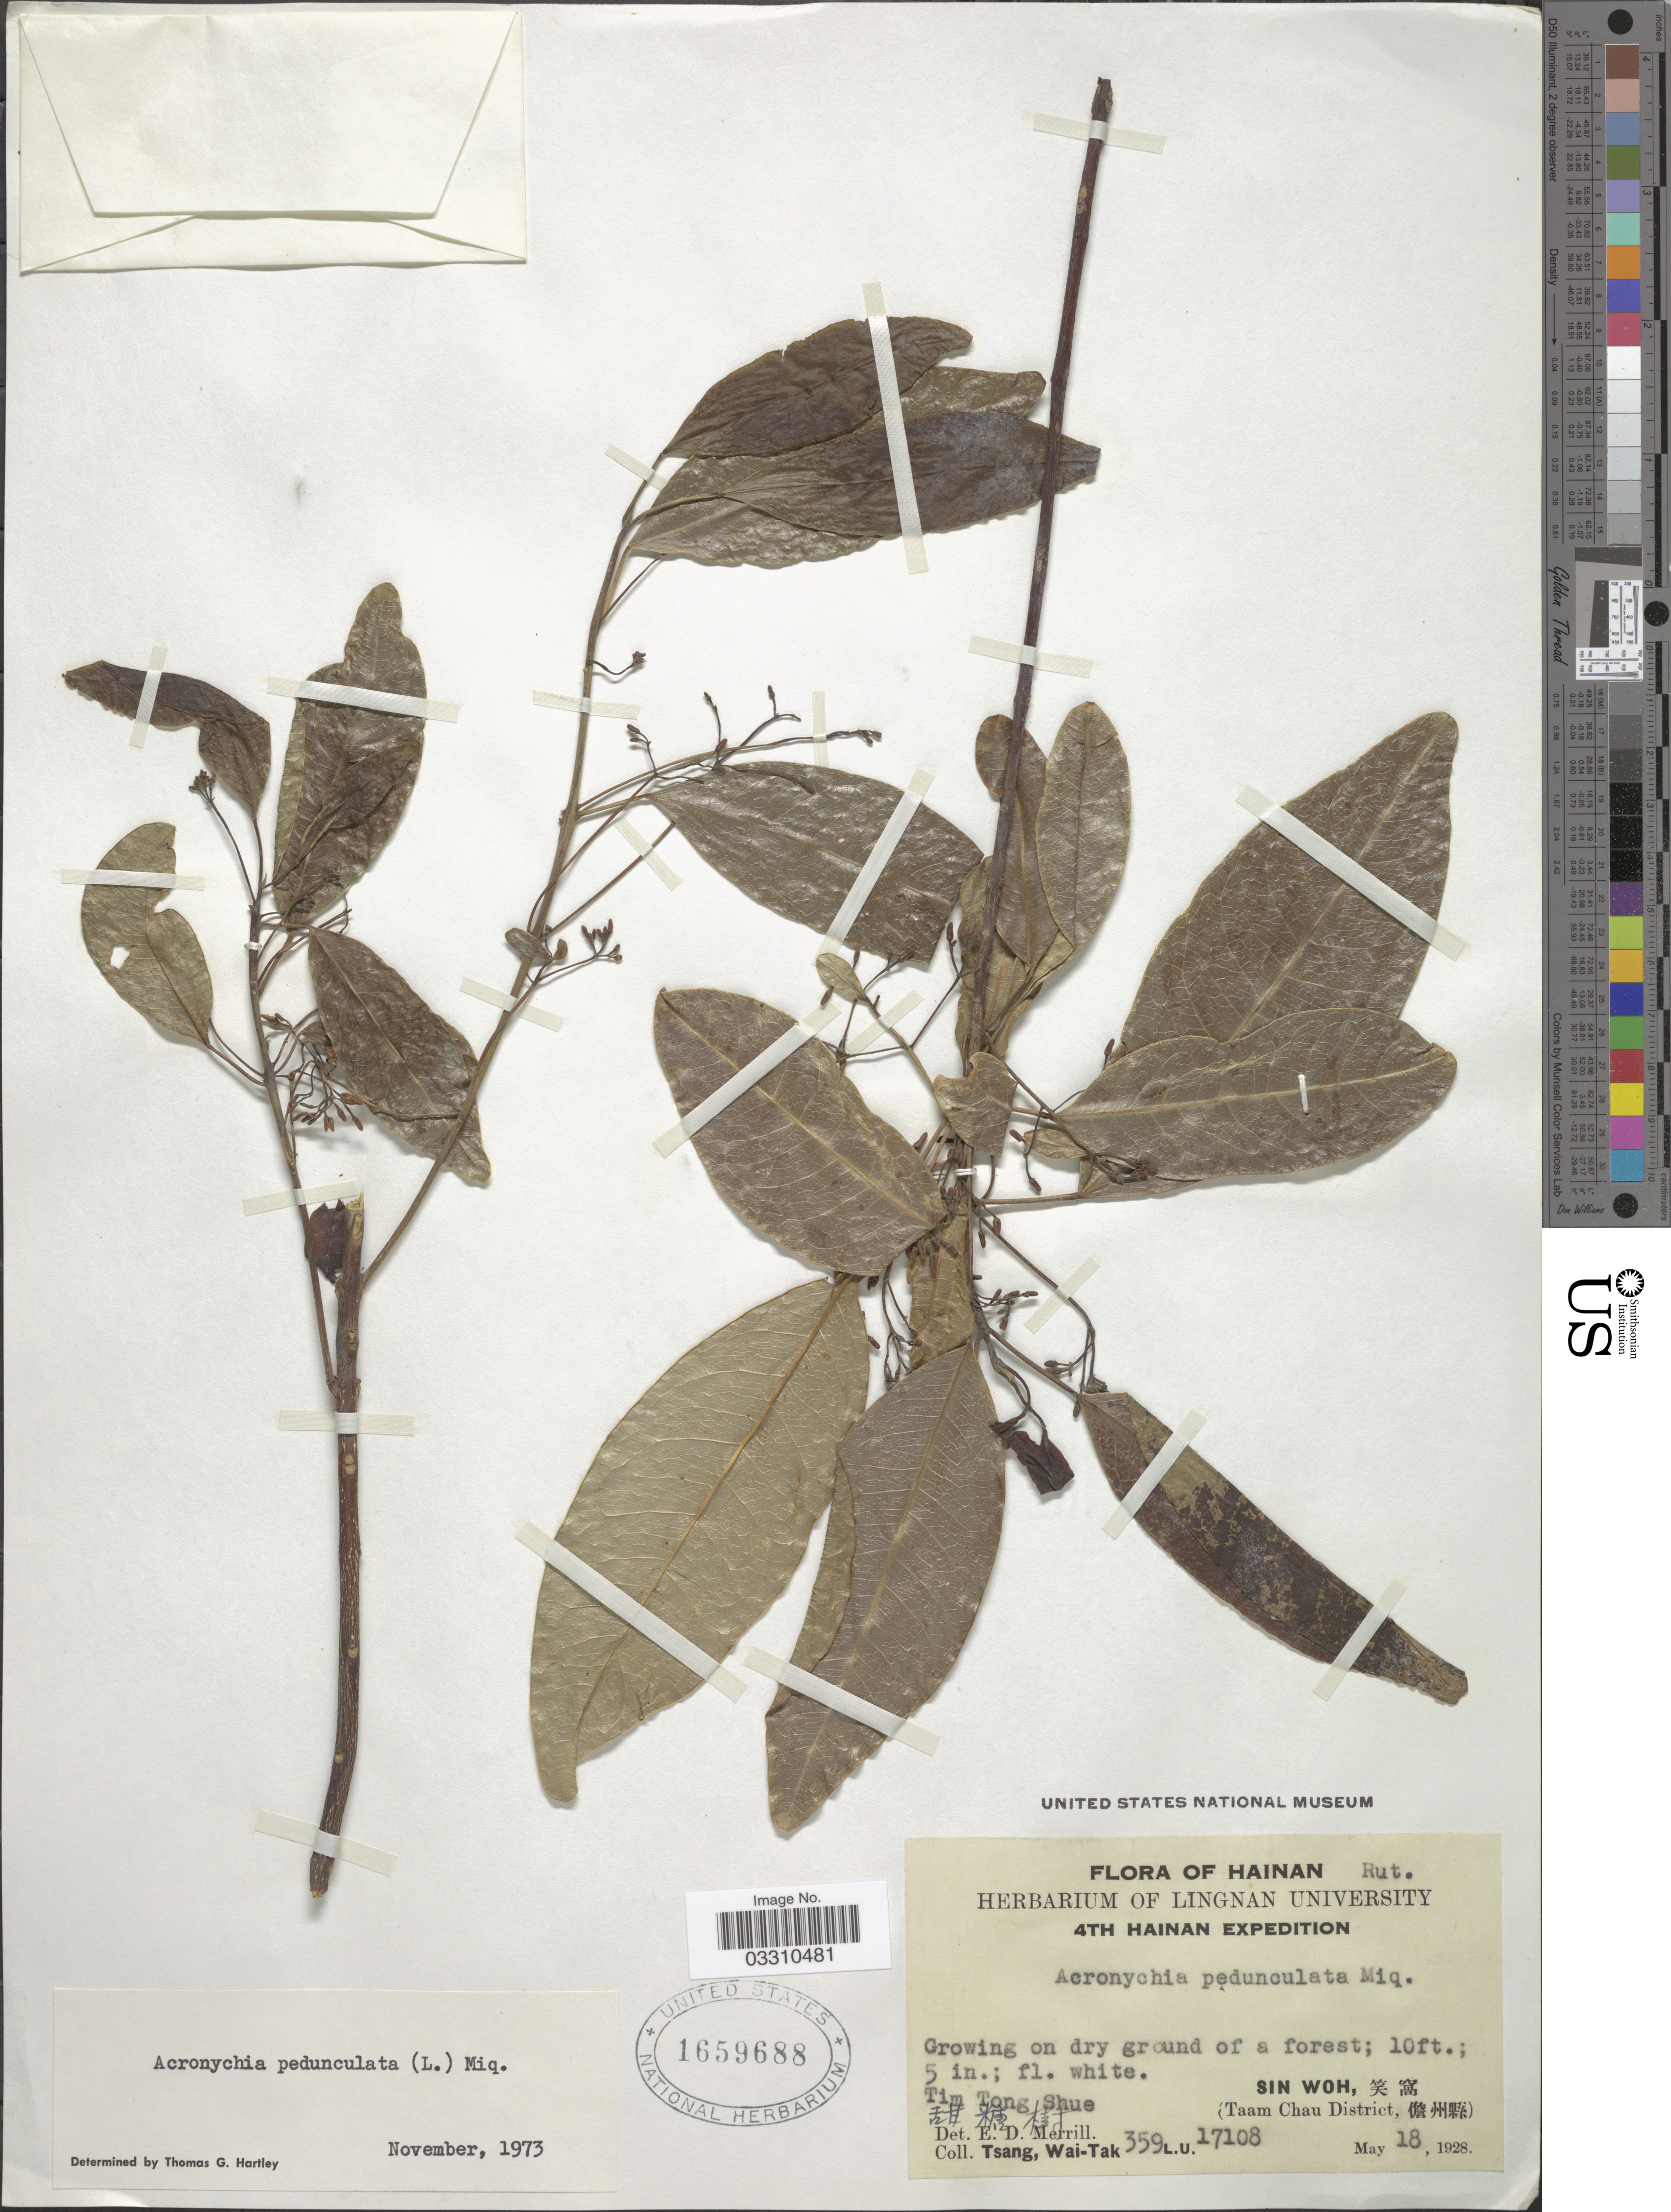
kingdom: Plantae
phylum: Tracheophyta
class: Magnoliopsida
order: Sapindales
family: Rutaceae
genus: Acronychia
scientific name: Acronychia pedunculata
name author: (L.) Miq.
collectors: W. T. Tsang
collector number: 359L.U.17108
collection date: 1928-05-18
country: China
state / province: Hainan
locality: Tim Tong Shue, Sin Woh X, (Taam Chau District, X).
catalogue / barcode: US 1659688